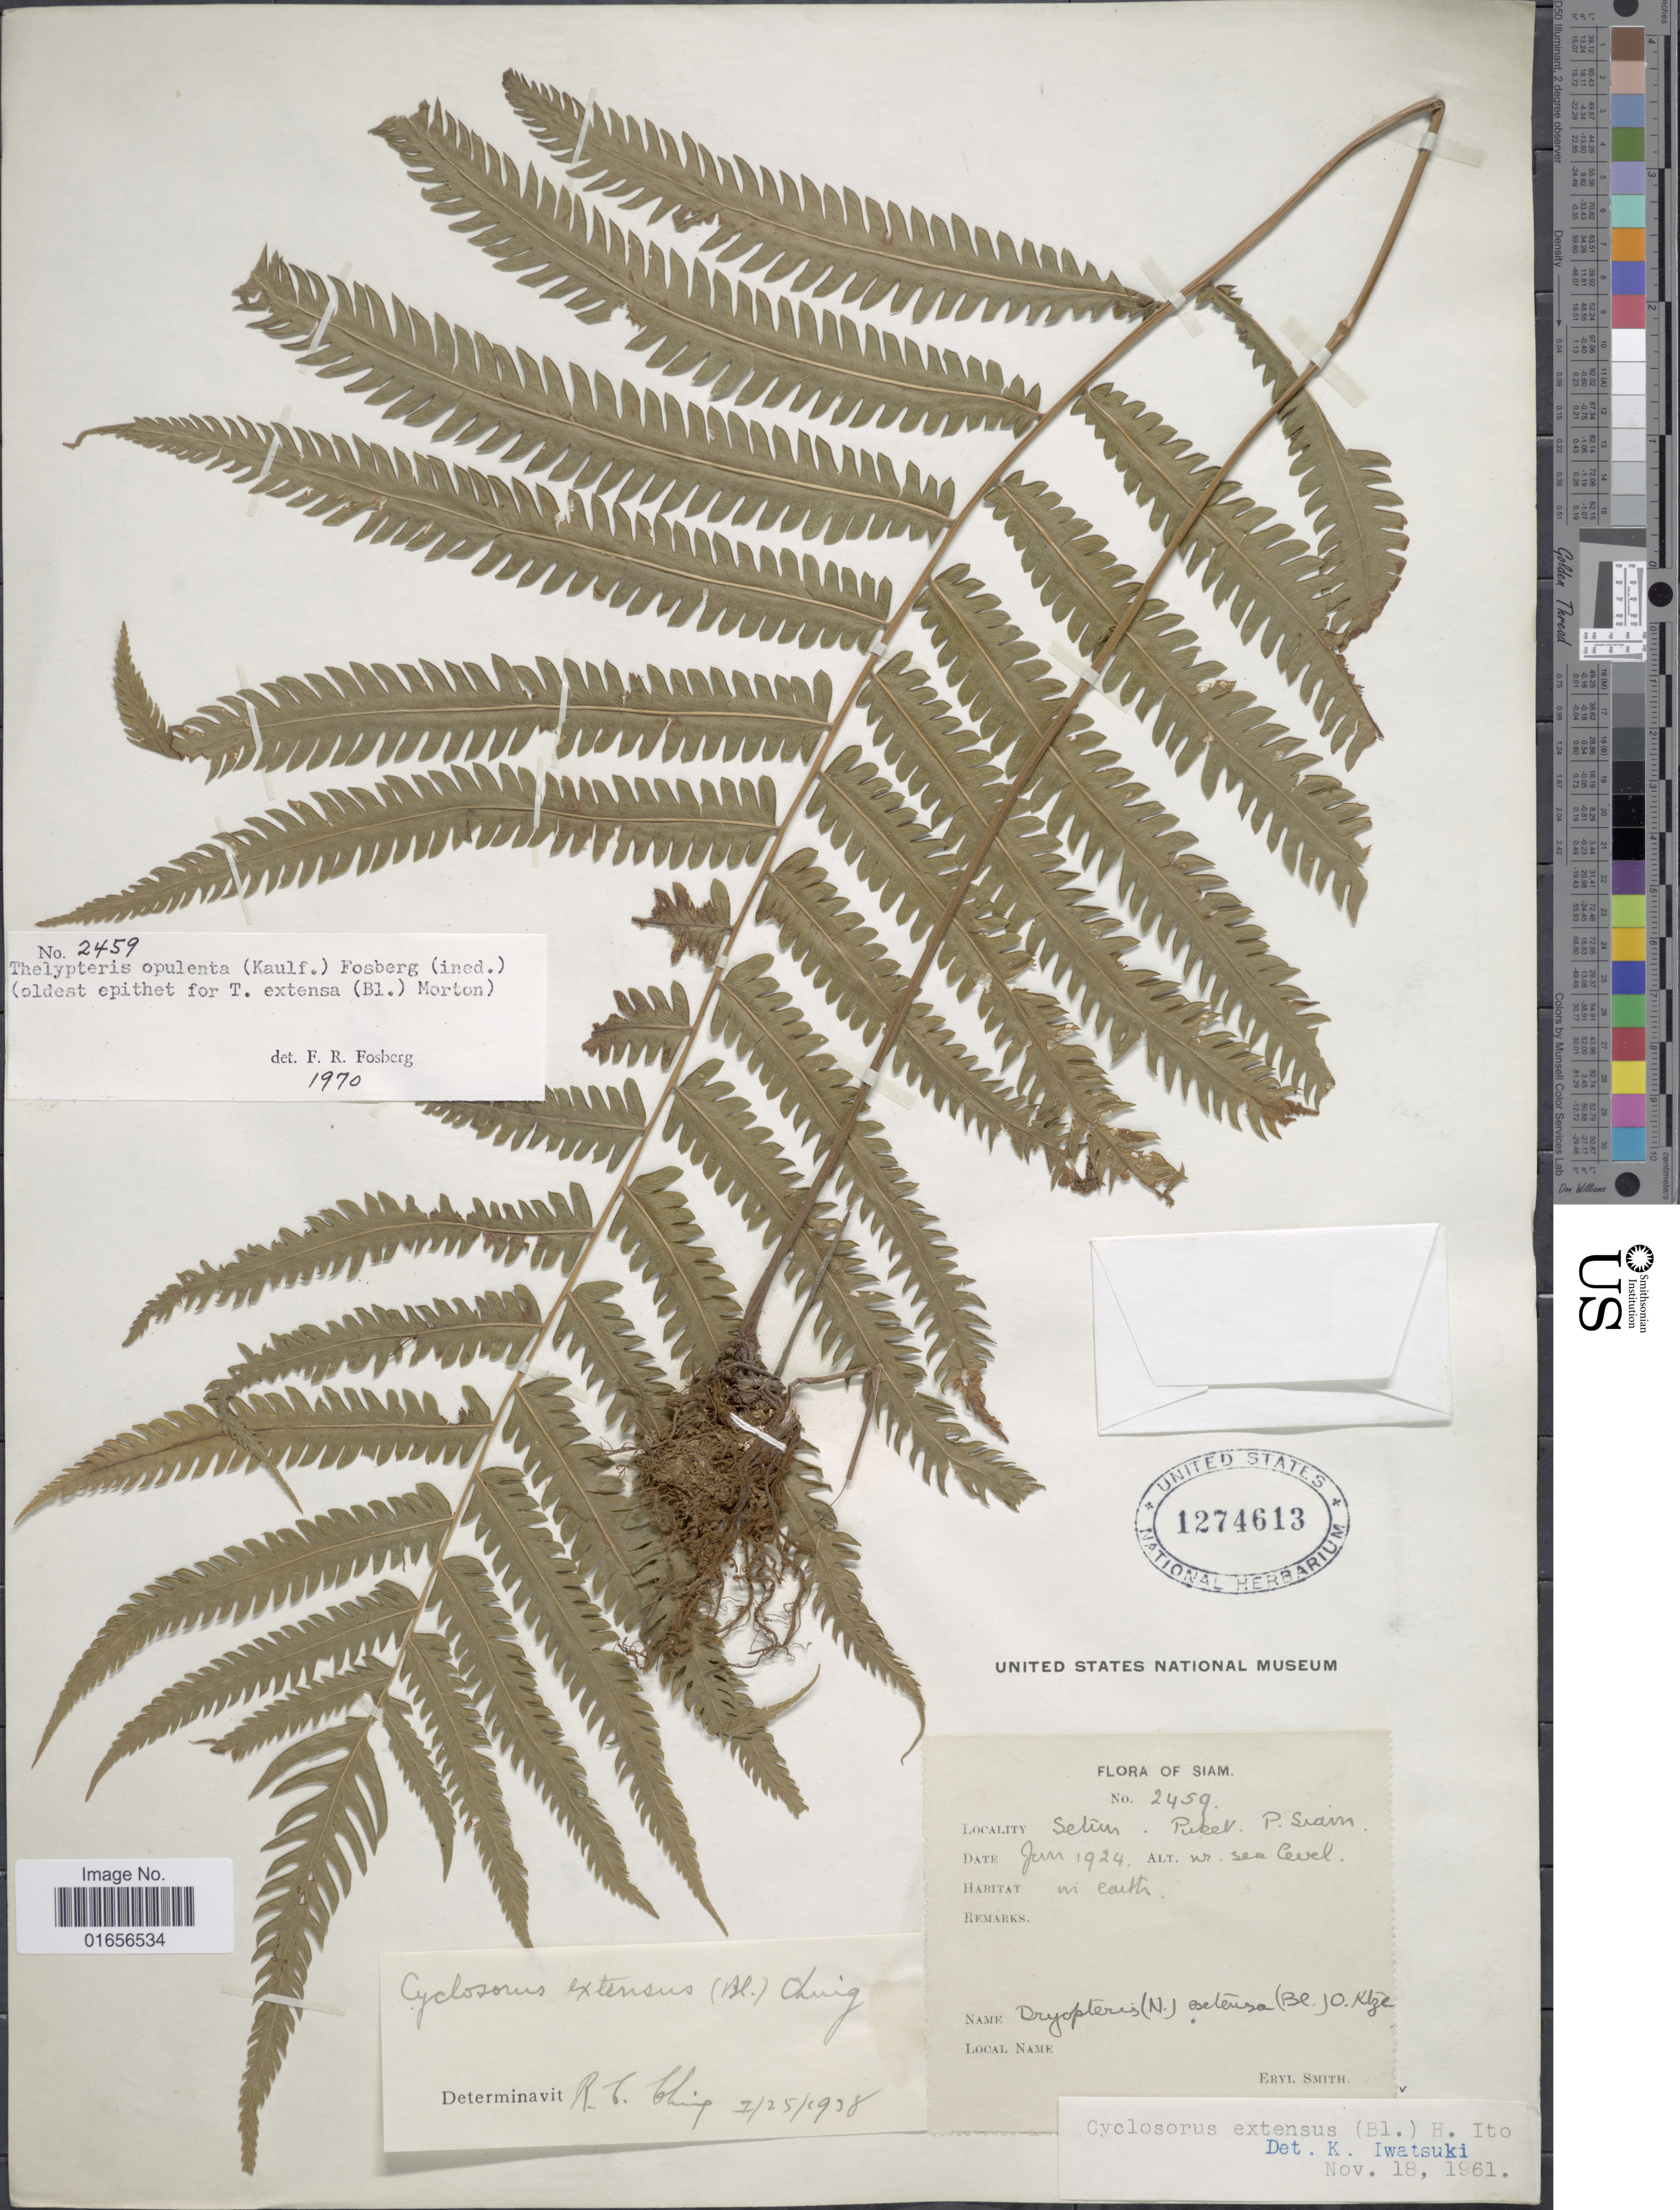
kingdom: Plantae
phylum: Tracheophyta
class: Polypodiopsida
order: Polypodiales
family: Thelypteridaceae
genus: Amphineuron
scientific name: Amphineuron opulentum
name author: (Kaulf.) Holttum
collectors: C. E. Smith Jr.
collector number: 2459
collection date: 1924-06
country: Thailand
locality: Siam, Setun, Puket, P. Siam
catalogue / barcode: US 1274613